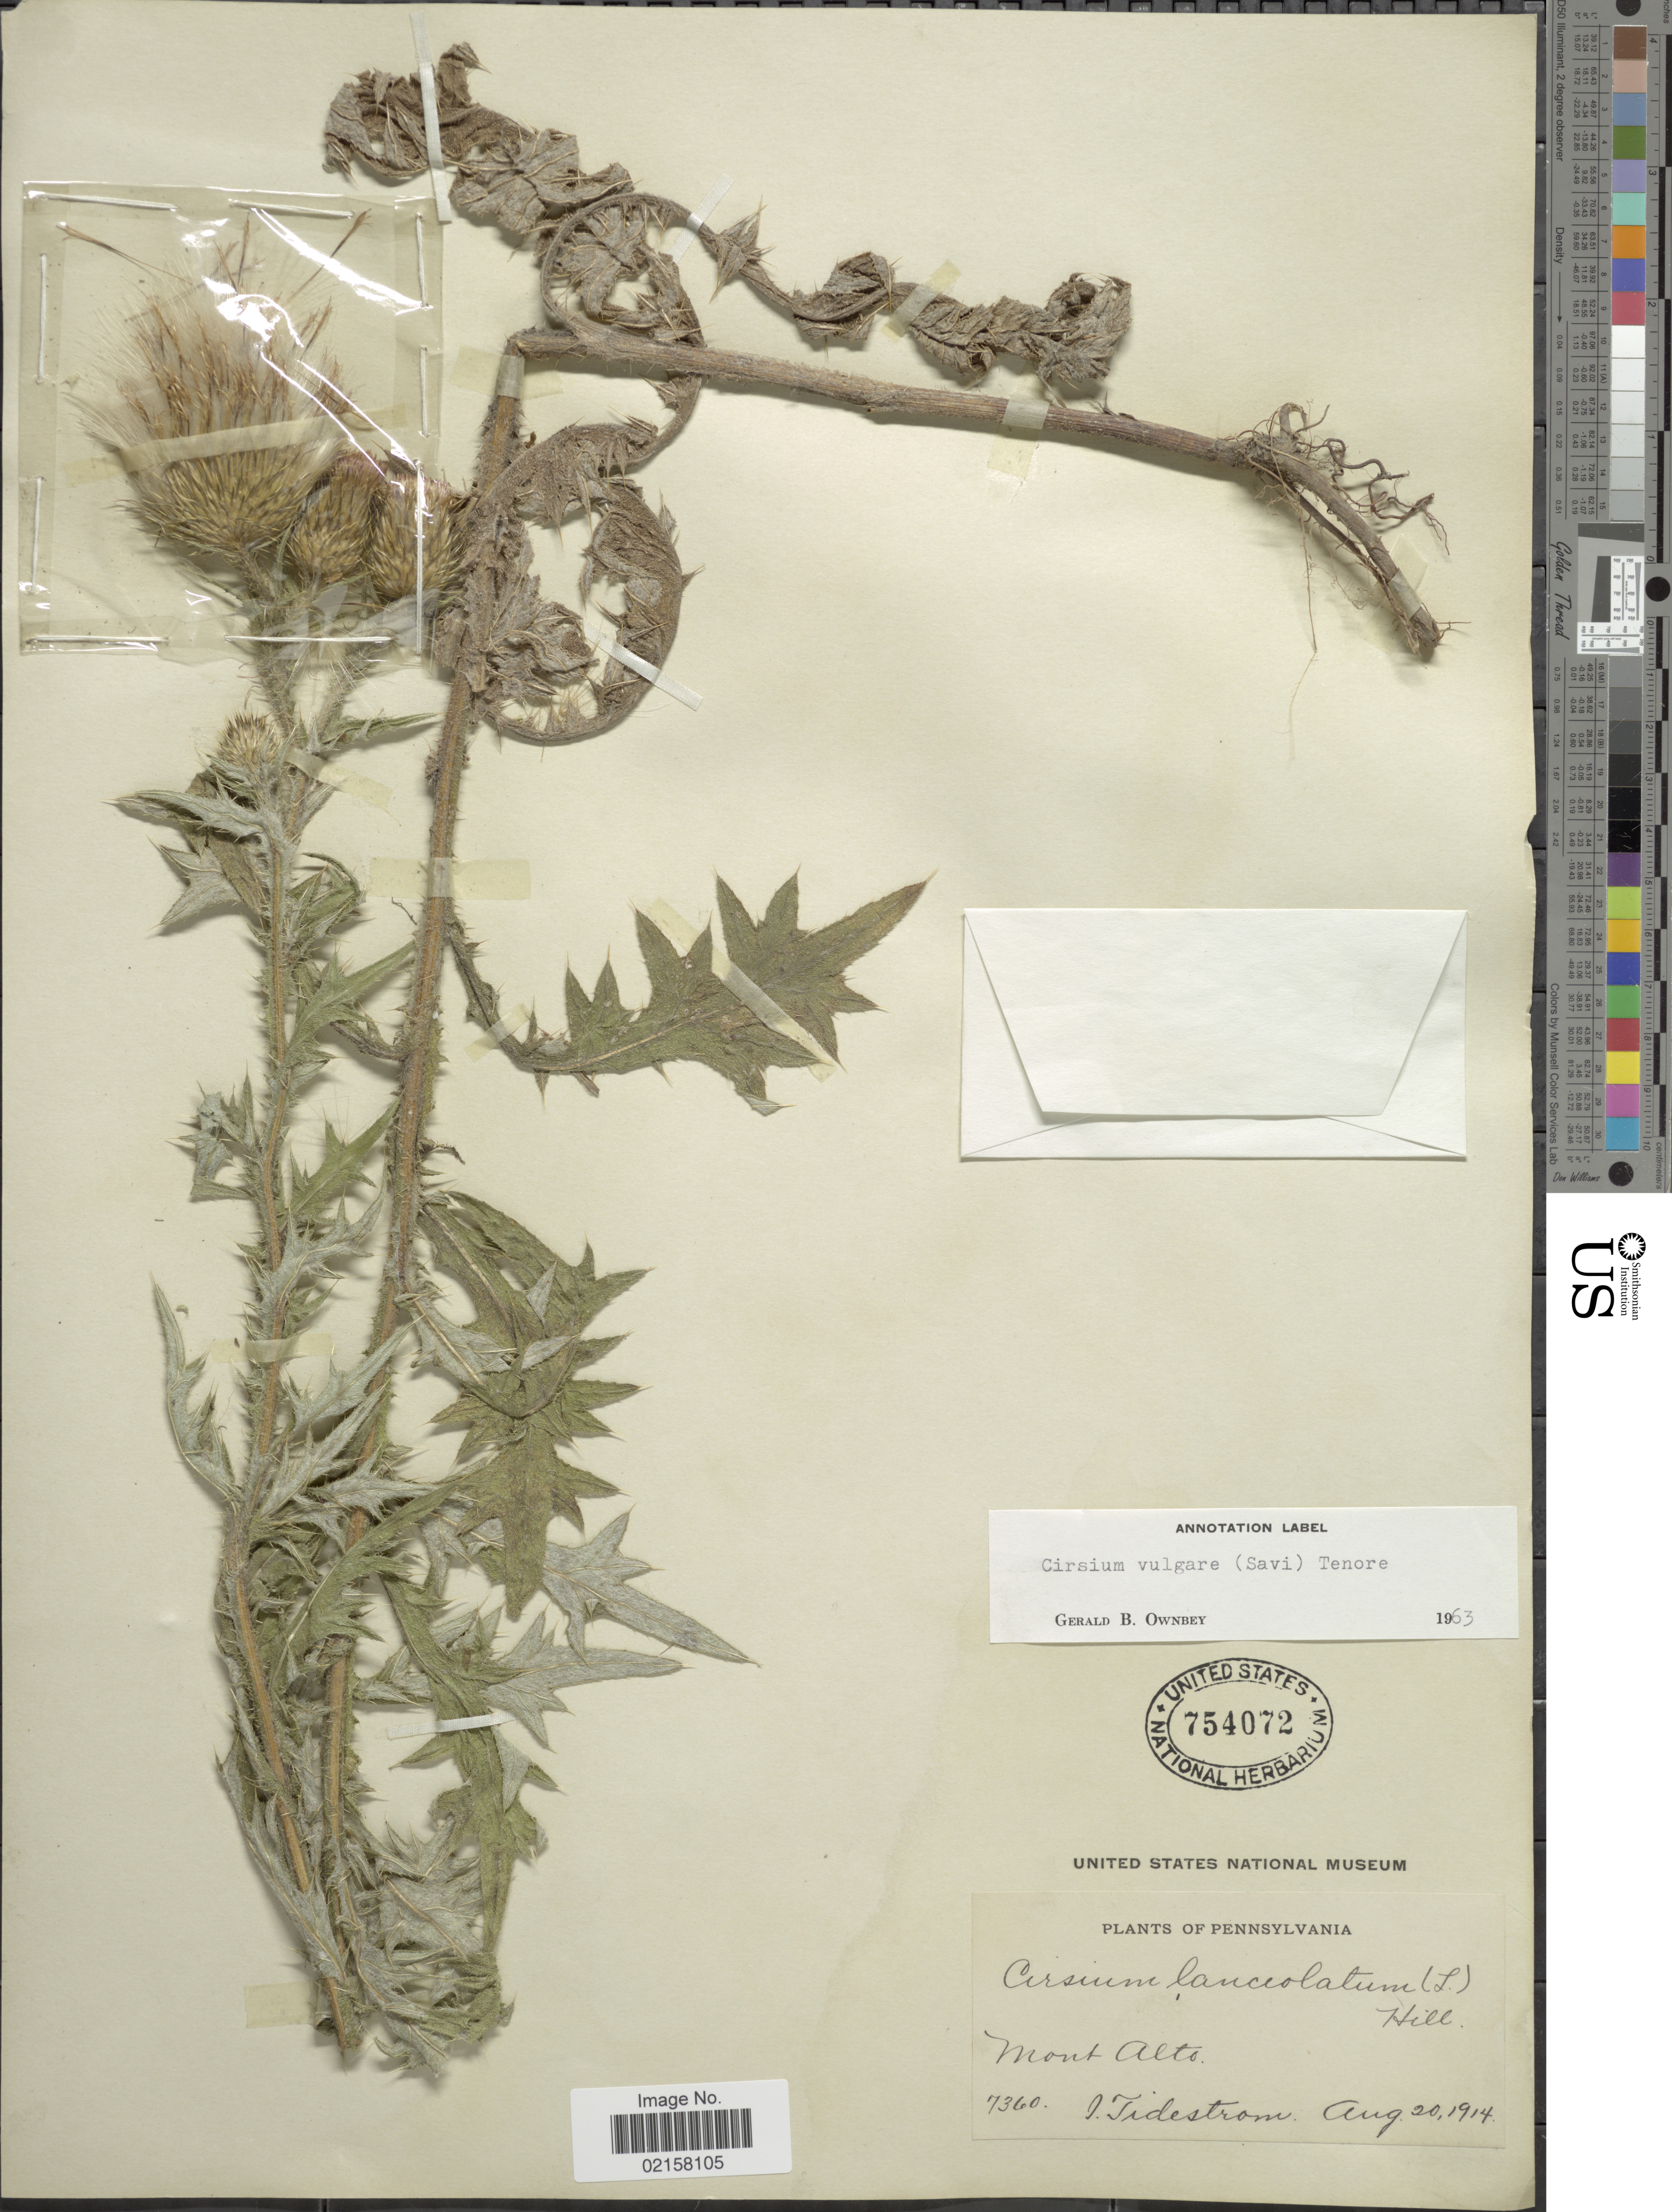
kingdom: Plantae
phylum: Tracheophyta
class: Magnoliopsida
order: Asterales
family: Asteraceae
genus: Cirsium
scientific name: Cirsium vulgare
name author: (Savi) Ten.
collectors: I. F. Tidestrom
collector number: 7360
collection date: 1914-08-20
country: United States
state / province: Pennsylvania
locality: Mont Alto.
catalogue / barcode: US 754072